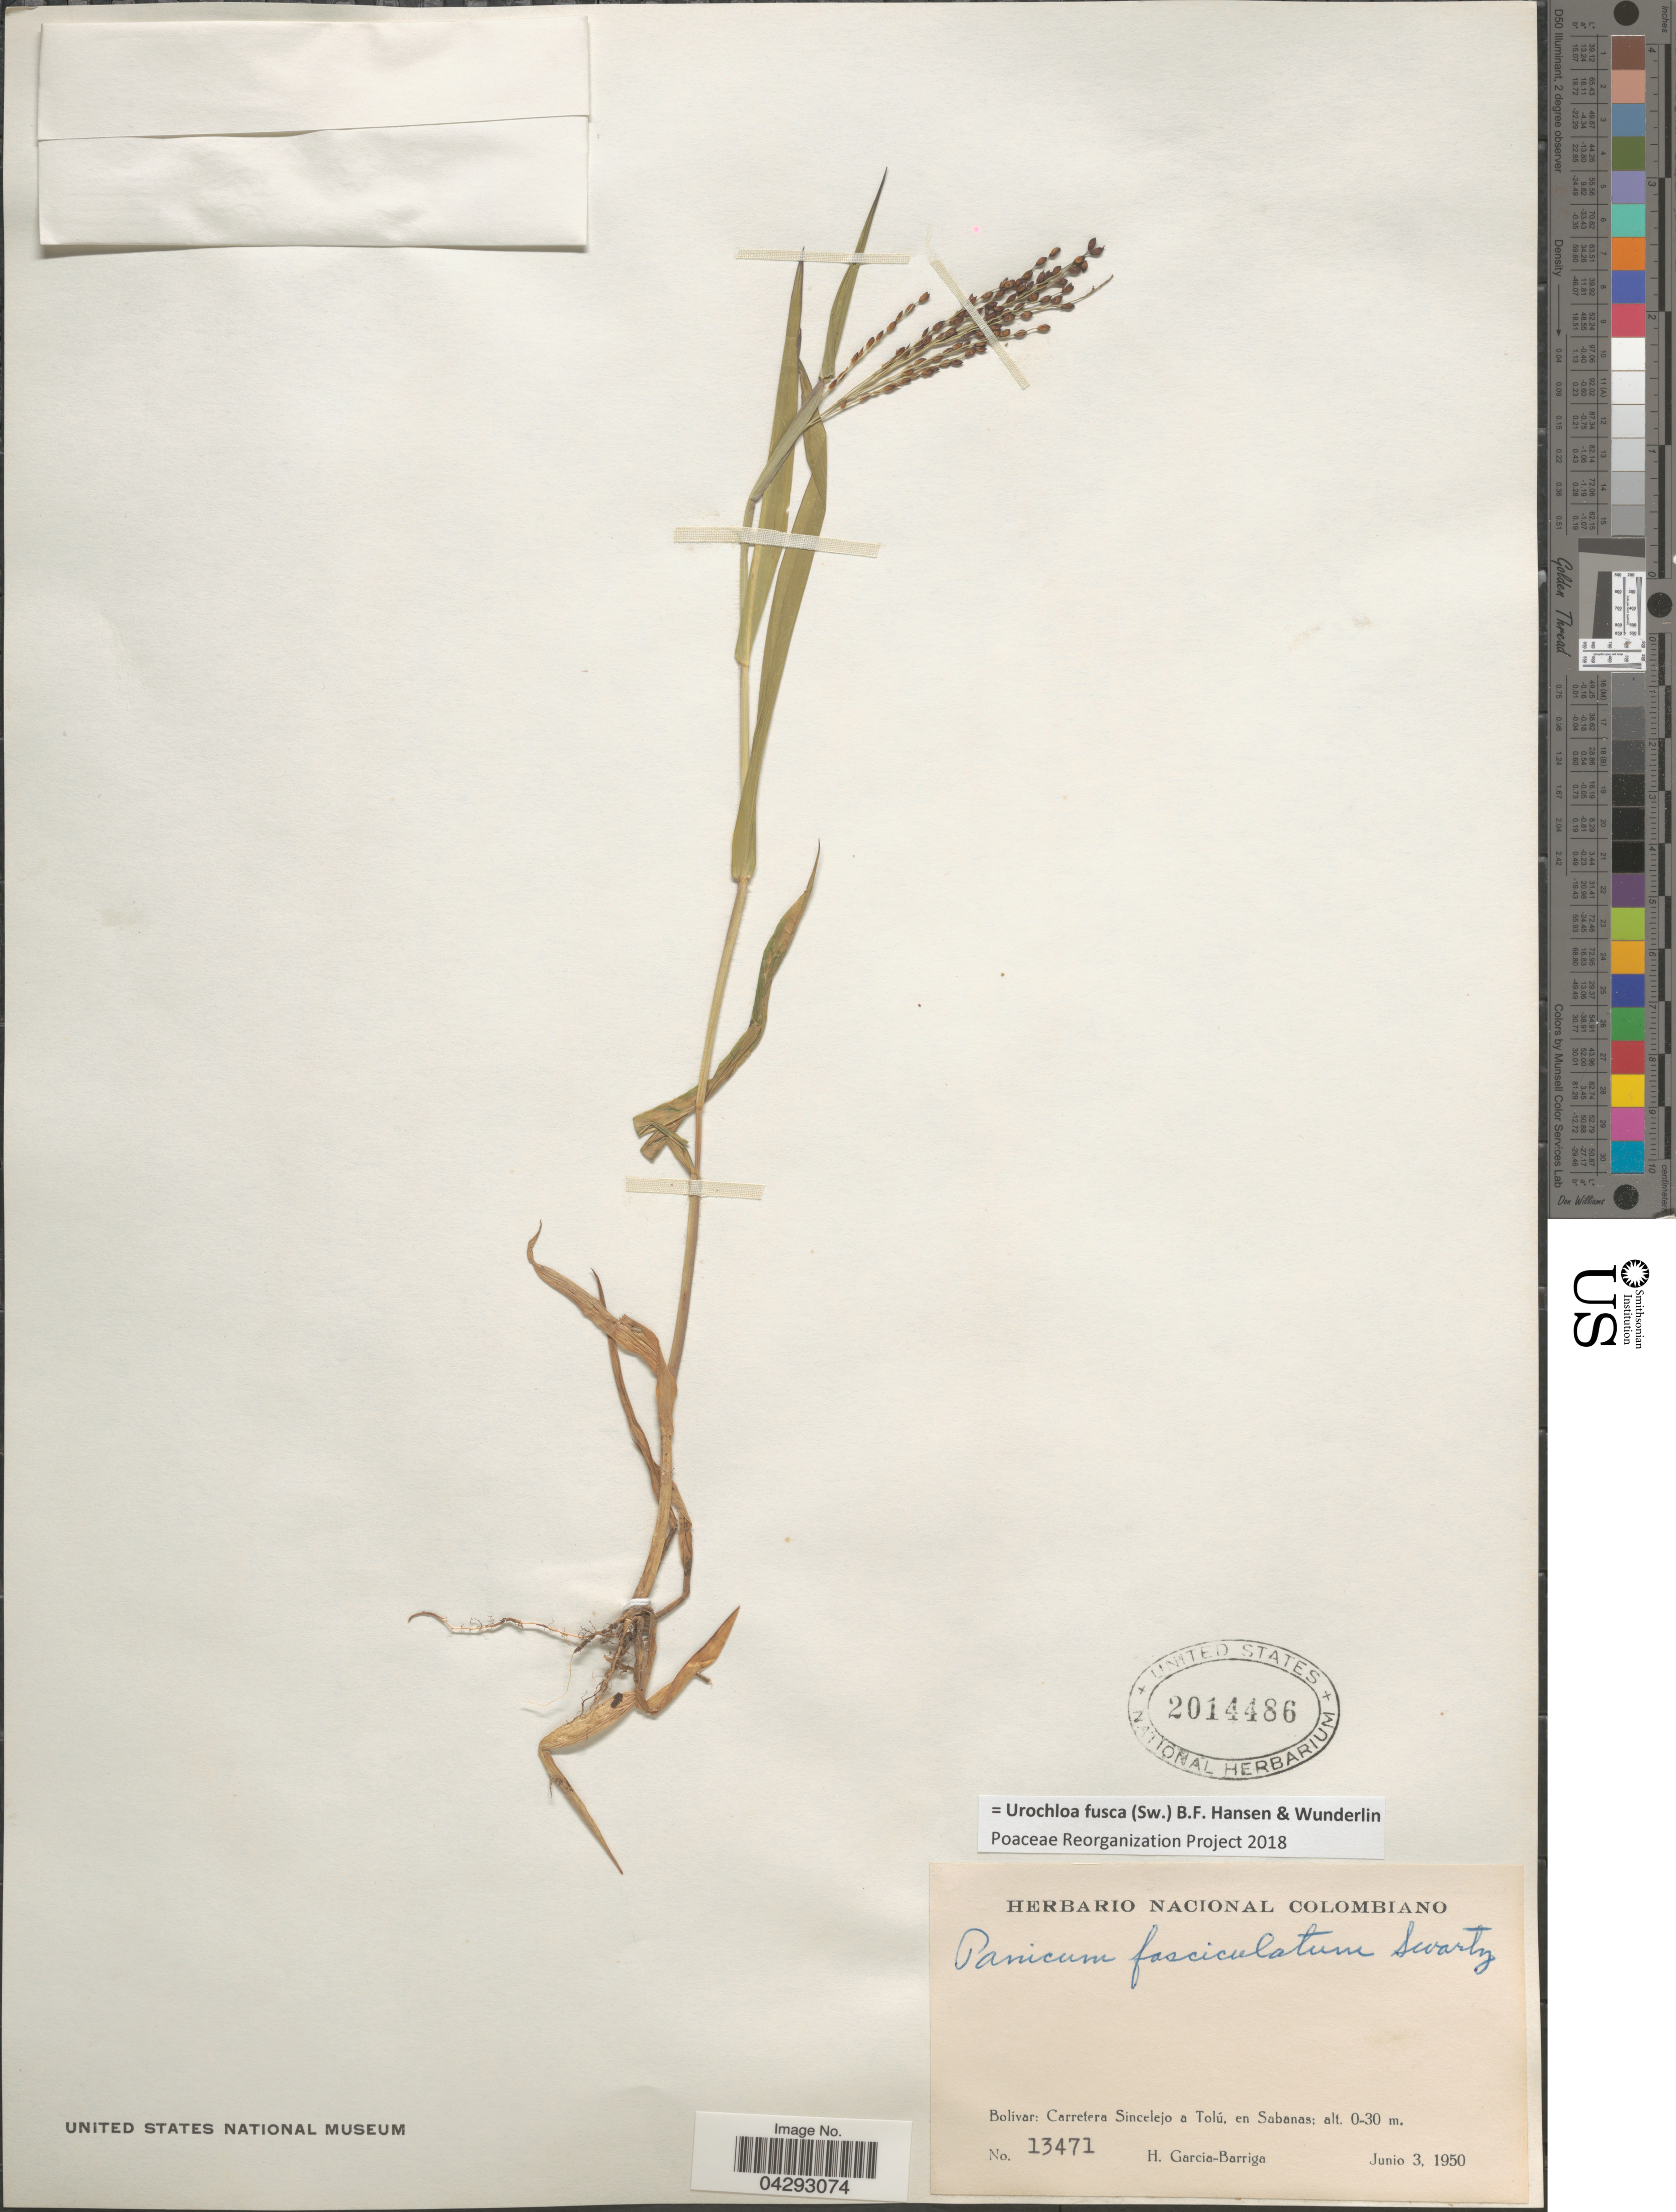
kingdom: Plantae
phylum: Tracheophyta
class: Liliopsida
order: Poales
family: Poaceae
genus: Urochloa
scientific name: Urochloa fusca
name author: (Sw.) B.F. Hansen & Wunderlin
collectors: H. García Barriga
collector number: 13471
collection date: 1950-06-03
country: Colombia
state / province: Bolívar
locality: Bolívar: Carretera Sincelejo a Tolú, en Sabanas.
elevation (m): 0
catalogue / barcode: US 2014486